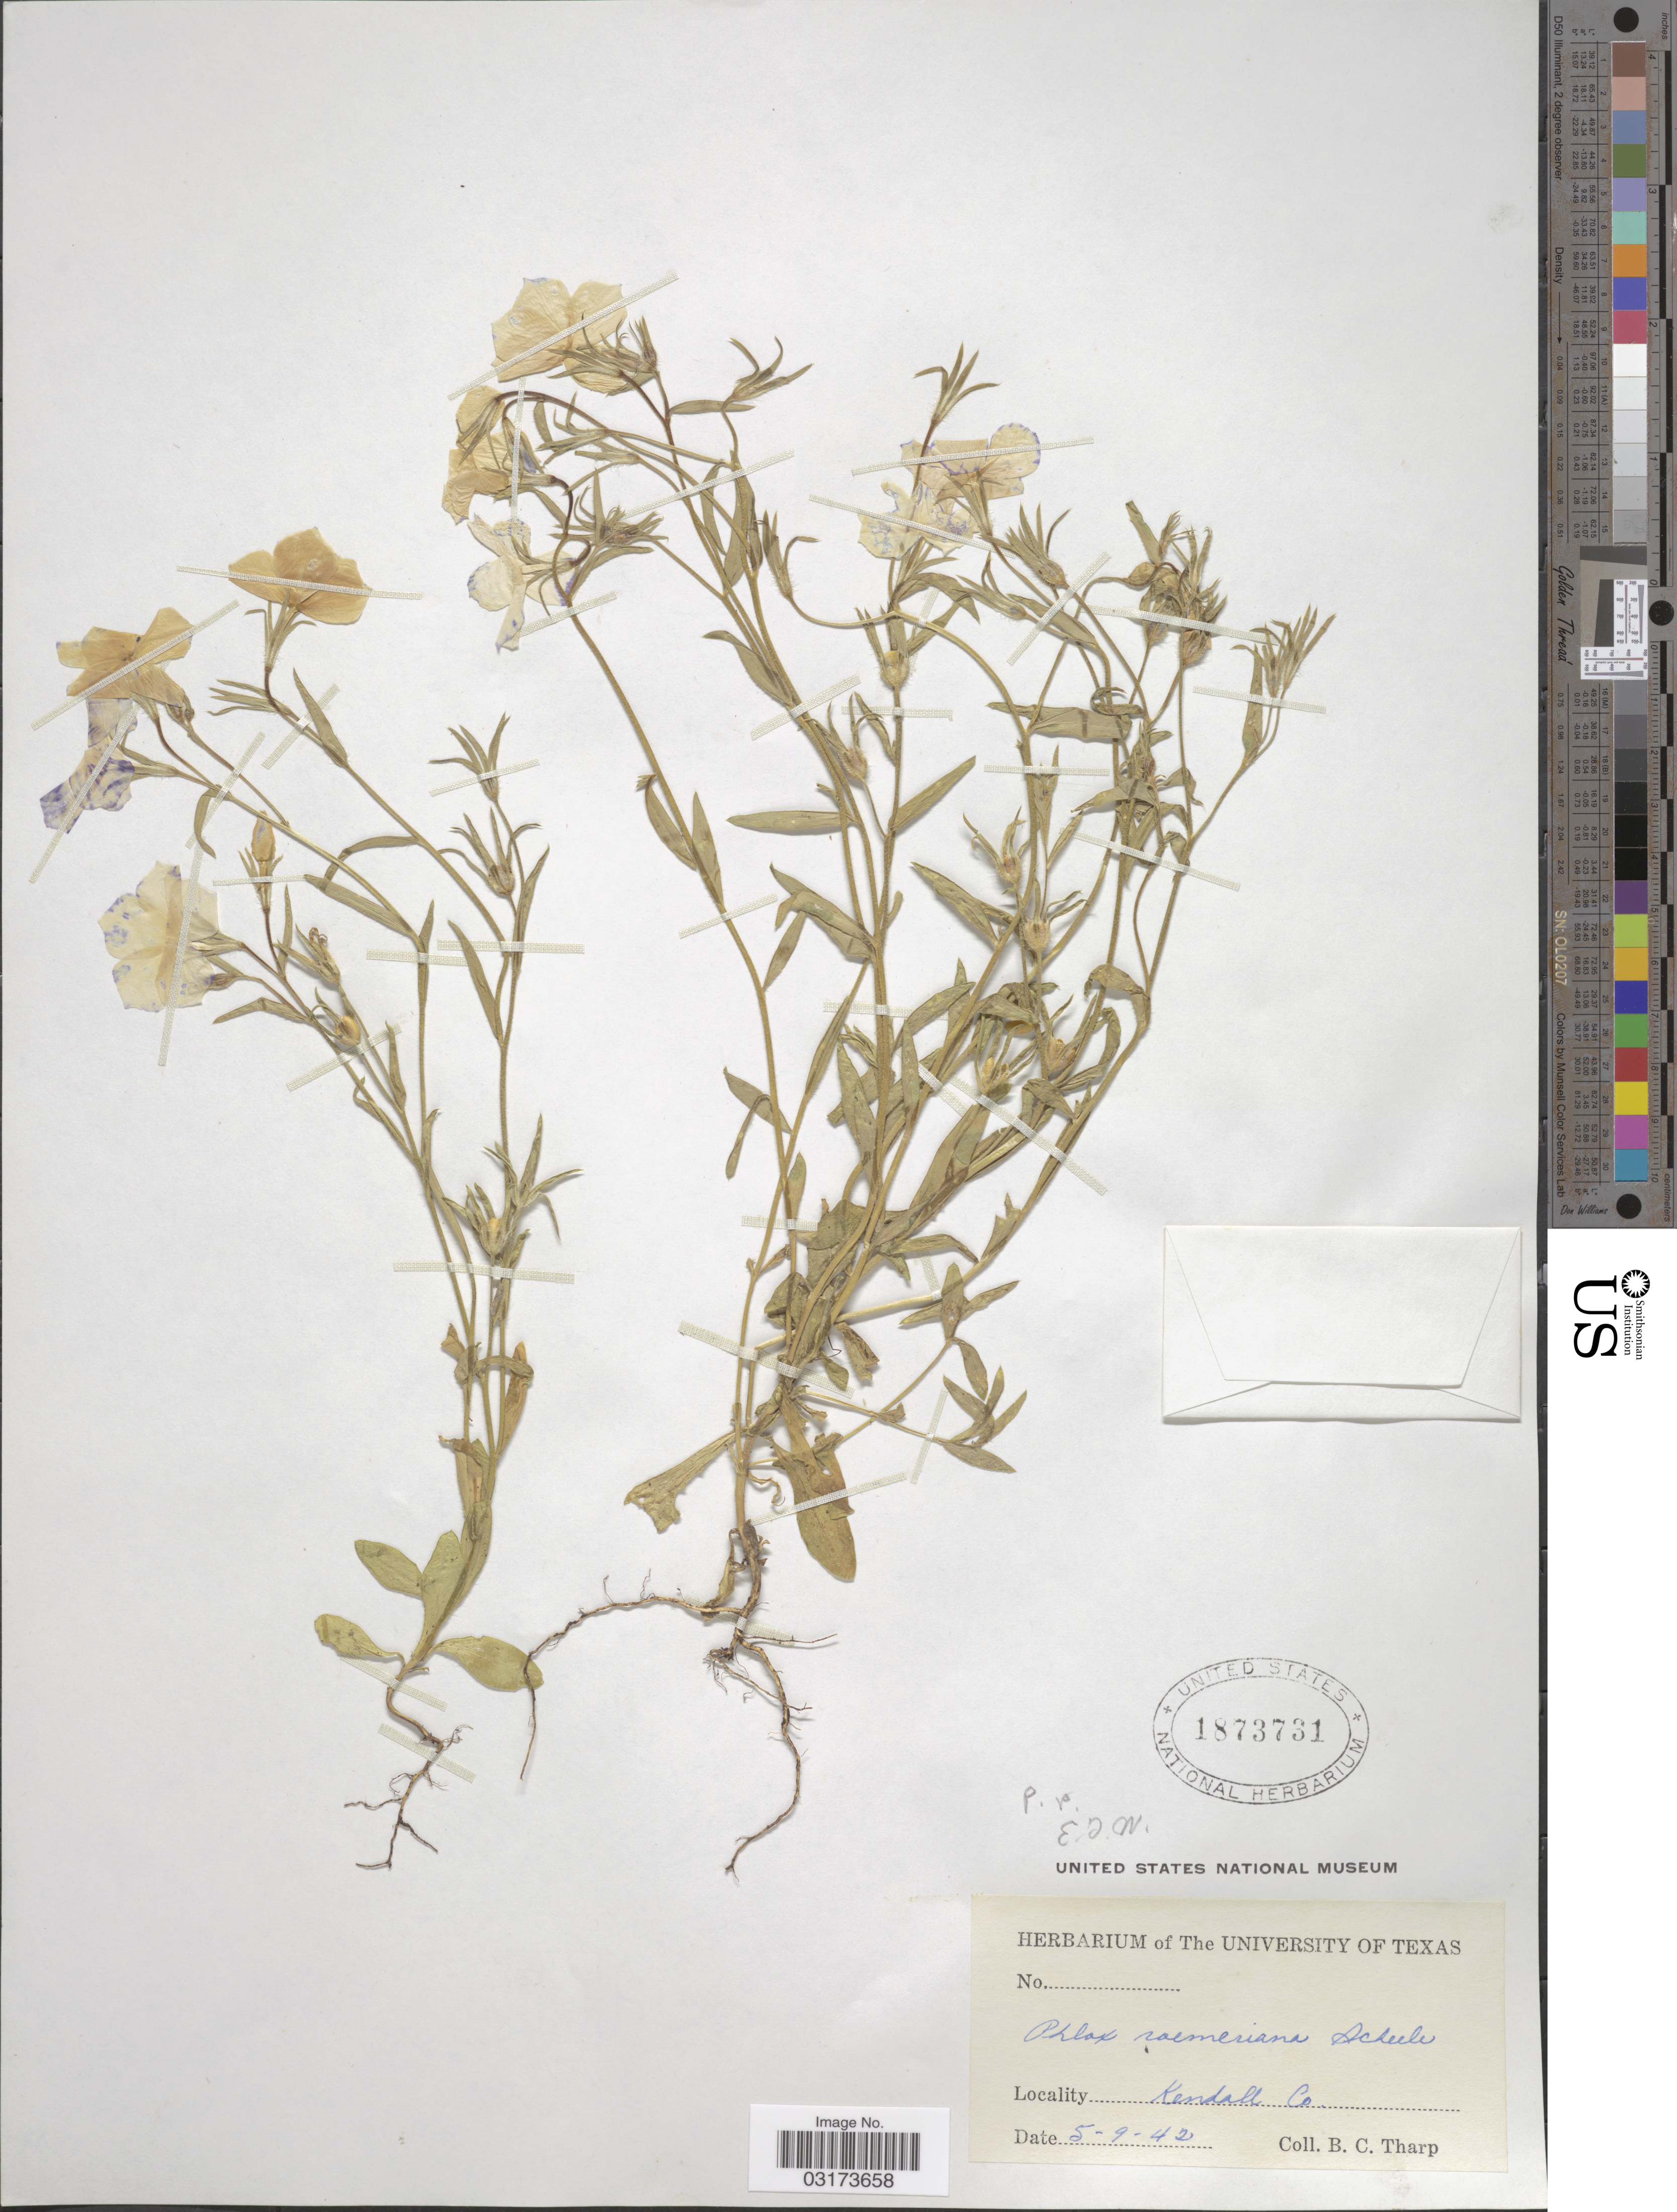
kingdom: Plantae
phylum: Tracheophyta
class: Magnoliopsida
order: Ericales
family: Polemoniaceae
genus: Phlox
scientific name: Phlox roemeriana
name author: Scheele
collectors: B. C. Tharp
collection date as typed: Transcribed d/m/y: 9/5/42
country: United States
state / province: Texas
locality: Kendall Co.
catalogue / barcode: US 1873731